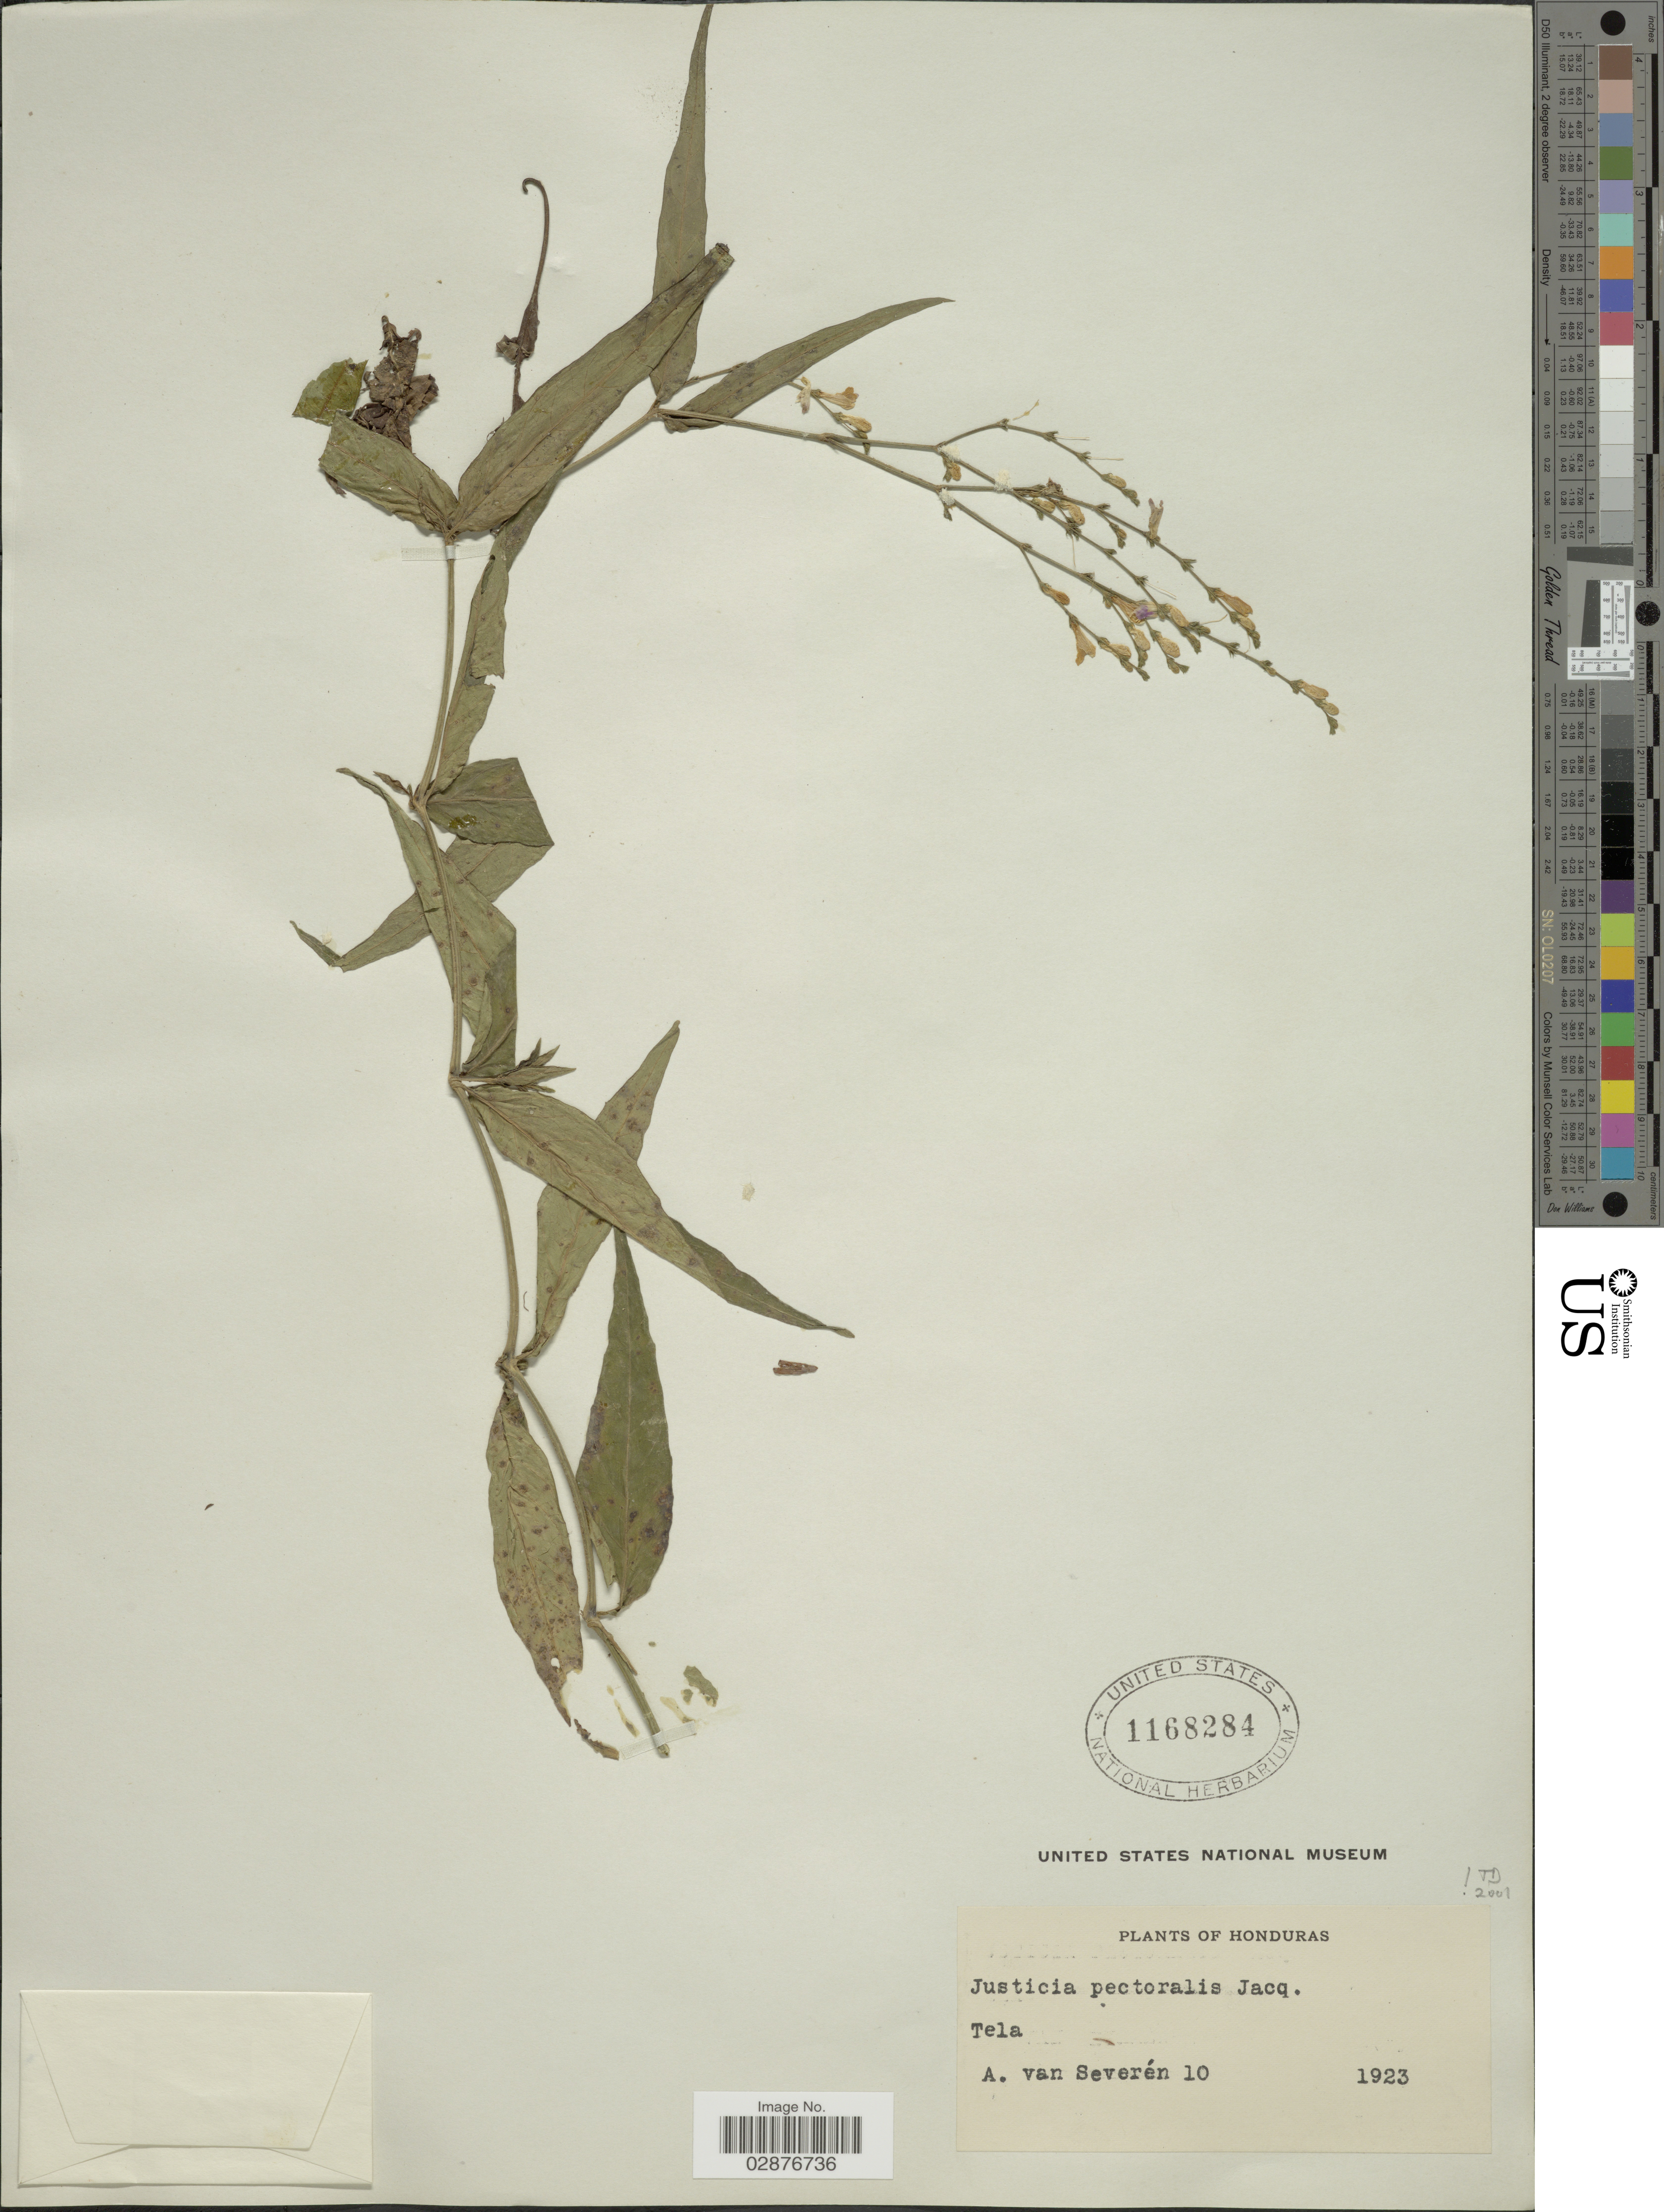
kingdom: Plantae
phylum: Tracheophyta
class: Magnoliopsida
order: Lamiales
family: Acanthaceae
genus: Justicia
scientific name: Justicia pectoralis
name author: Jacq.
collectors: A. Van Severen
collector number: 10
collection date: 1923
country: Honduras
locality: Tela.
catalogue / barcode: US 1168284